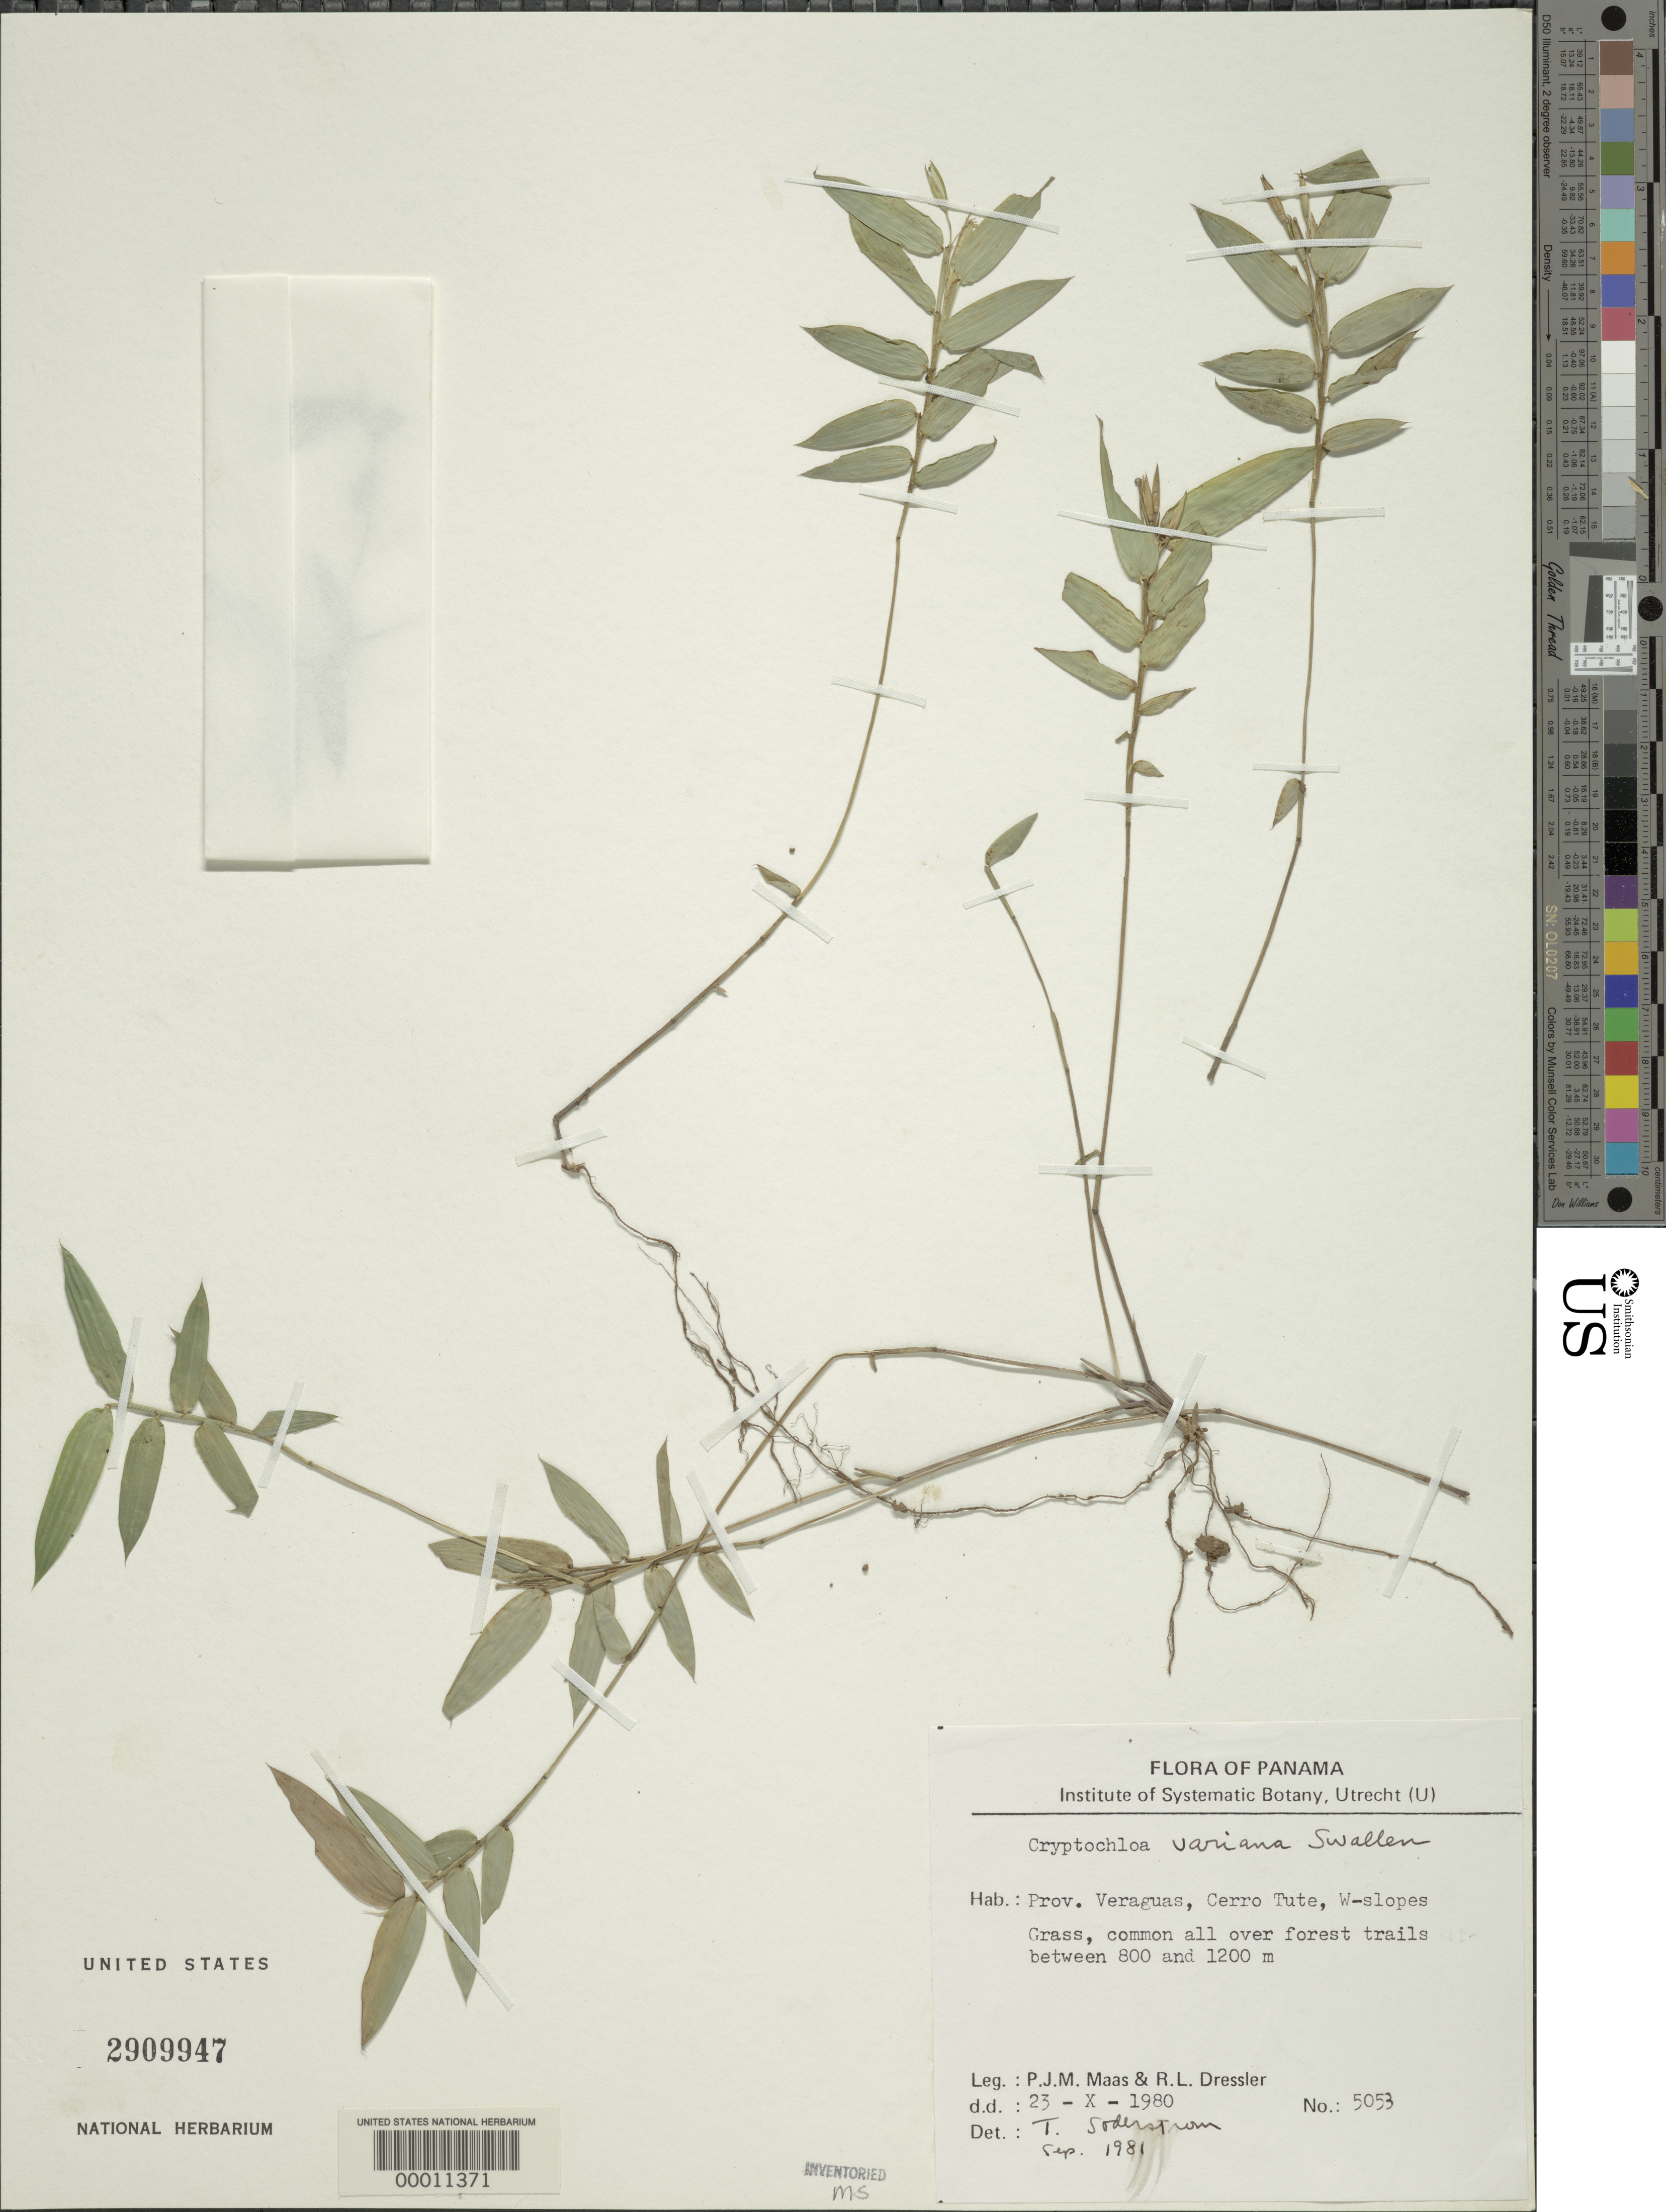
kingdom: Plantae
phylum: Tracheophyta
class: Liliopsida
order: Poales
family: Poaceae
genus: Cryptochloa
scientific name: Cryptochloa variana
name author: Swallen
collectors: P. Maas & R. Dressler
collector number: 5053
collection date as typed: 23 Oct 1980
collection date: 1980-10-23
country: Panama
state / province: Veraguas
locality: Cerro Tute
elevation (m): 800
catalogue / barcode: US 2909947